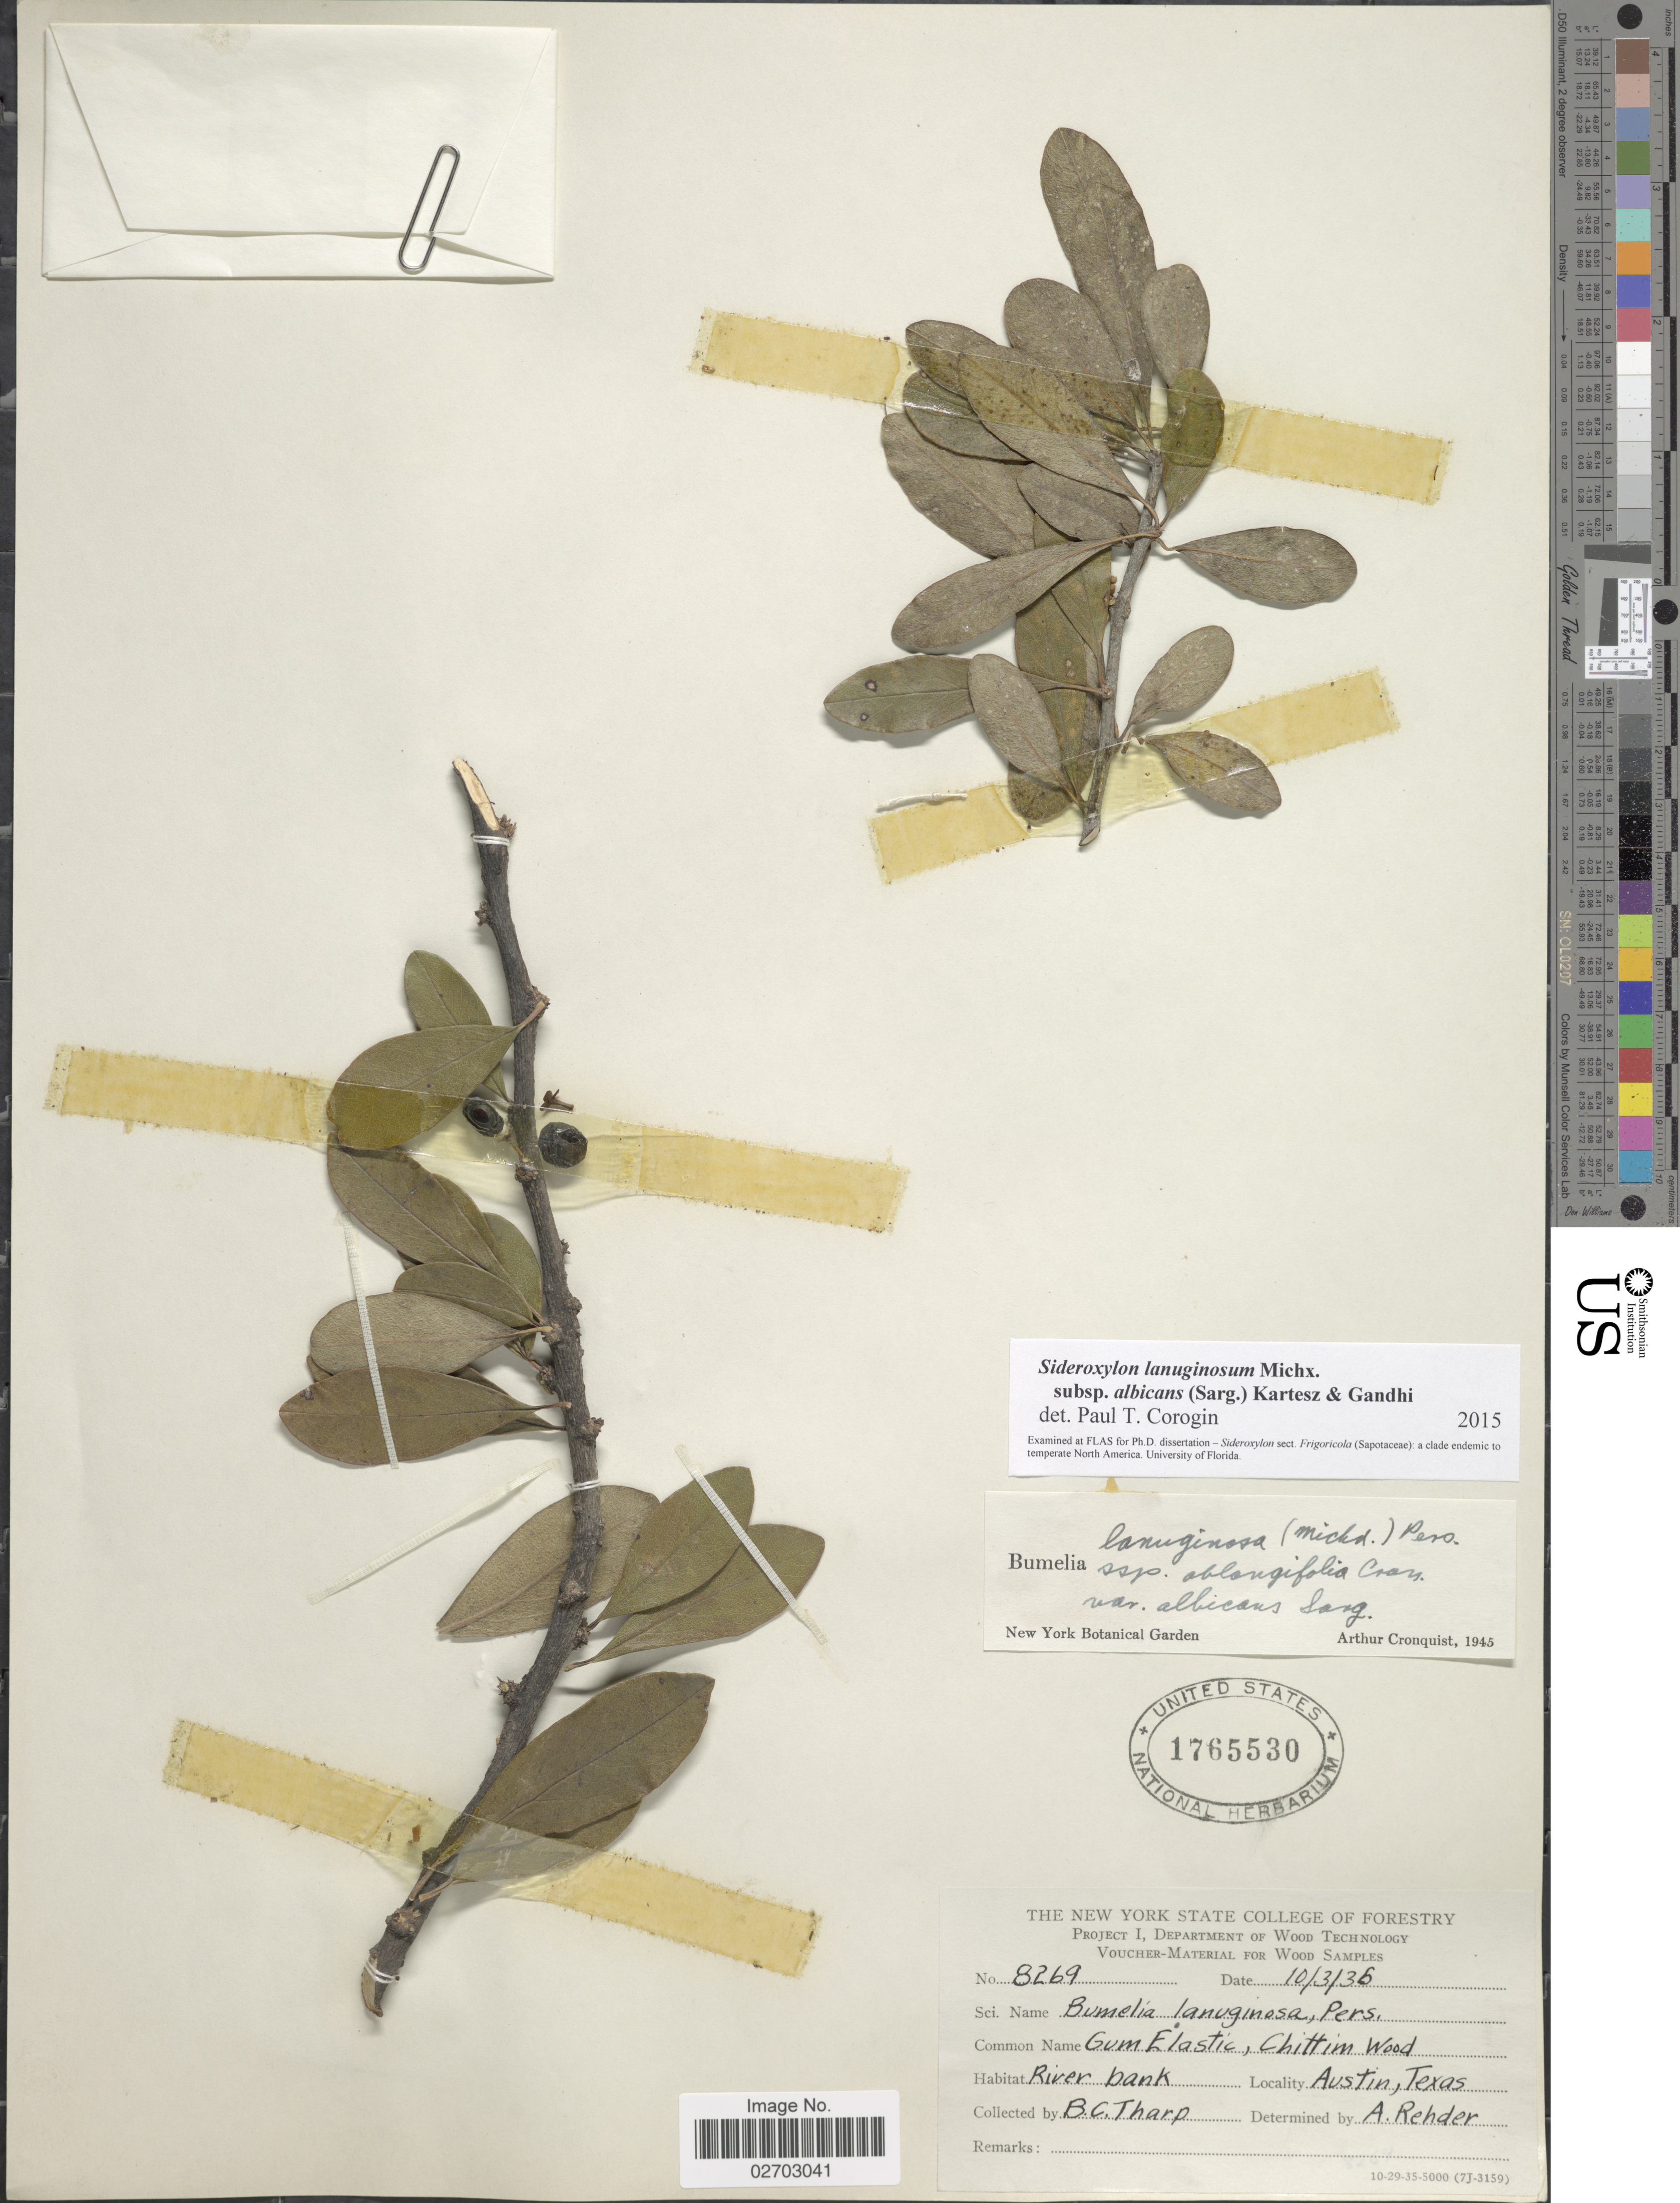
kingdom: Plantae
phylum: Tracheophyta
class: Magnoliopsida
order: Ericales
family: Sapotaceae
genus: Sideroxylon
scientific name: Sideroxylon lanuginosum subsp. albicans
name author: (Sarg.) Kartesz & Gandhi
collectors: B. C. Tharp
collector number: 8269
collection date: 1936-03-10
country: United States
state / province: Texas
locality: River bank, Austin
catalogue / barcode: US 1765530